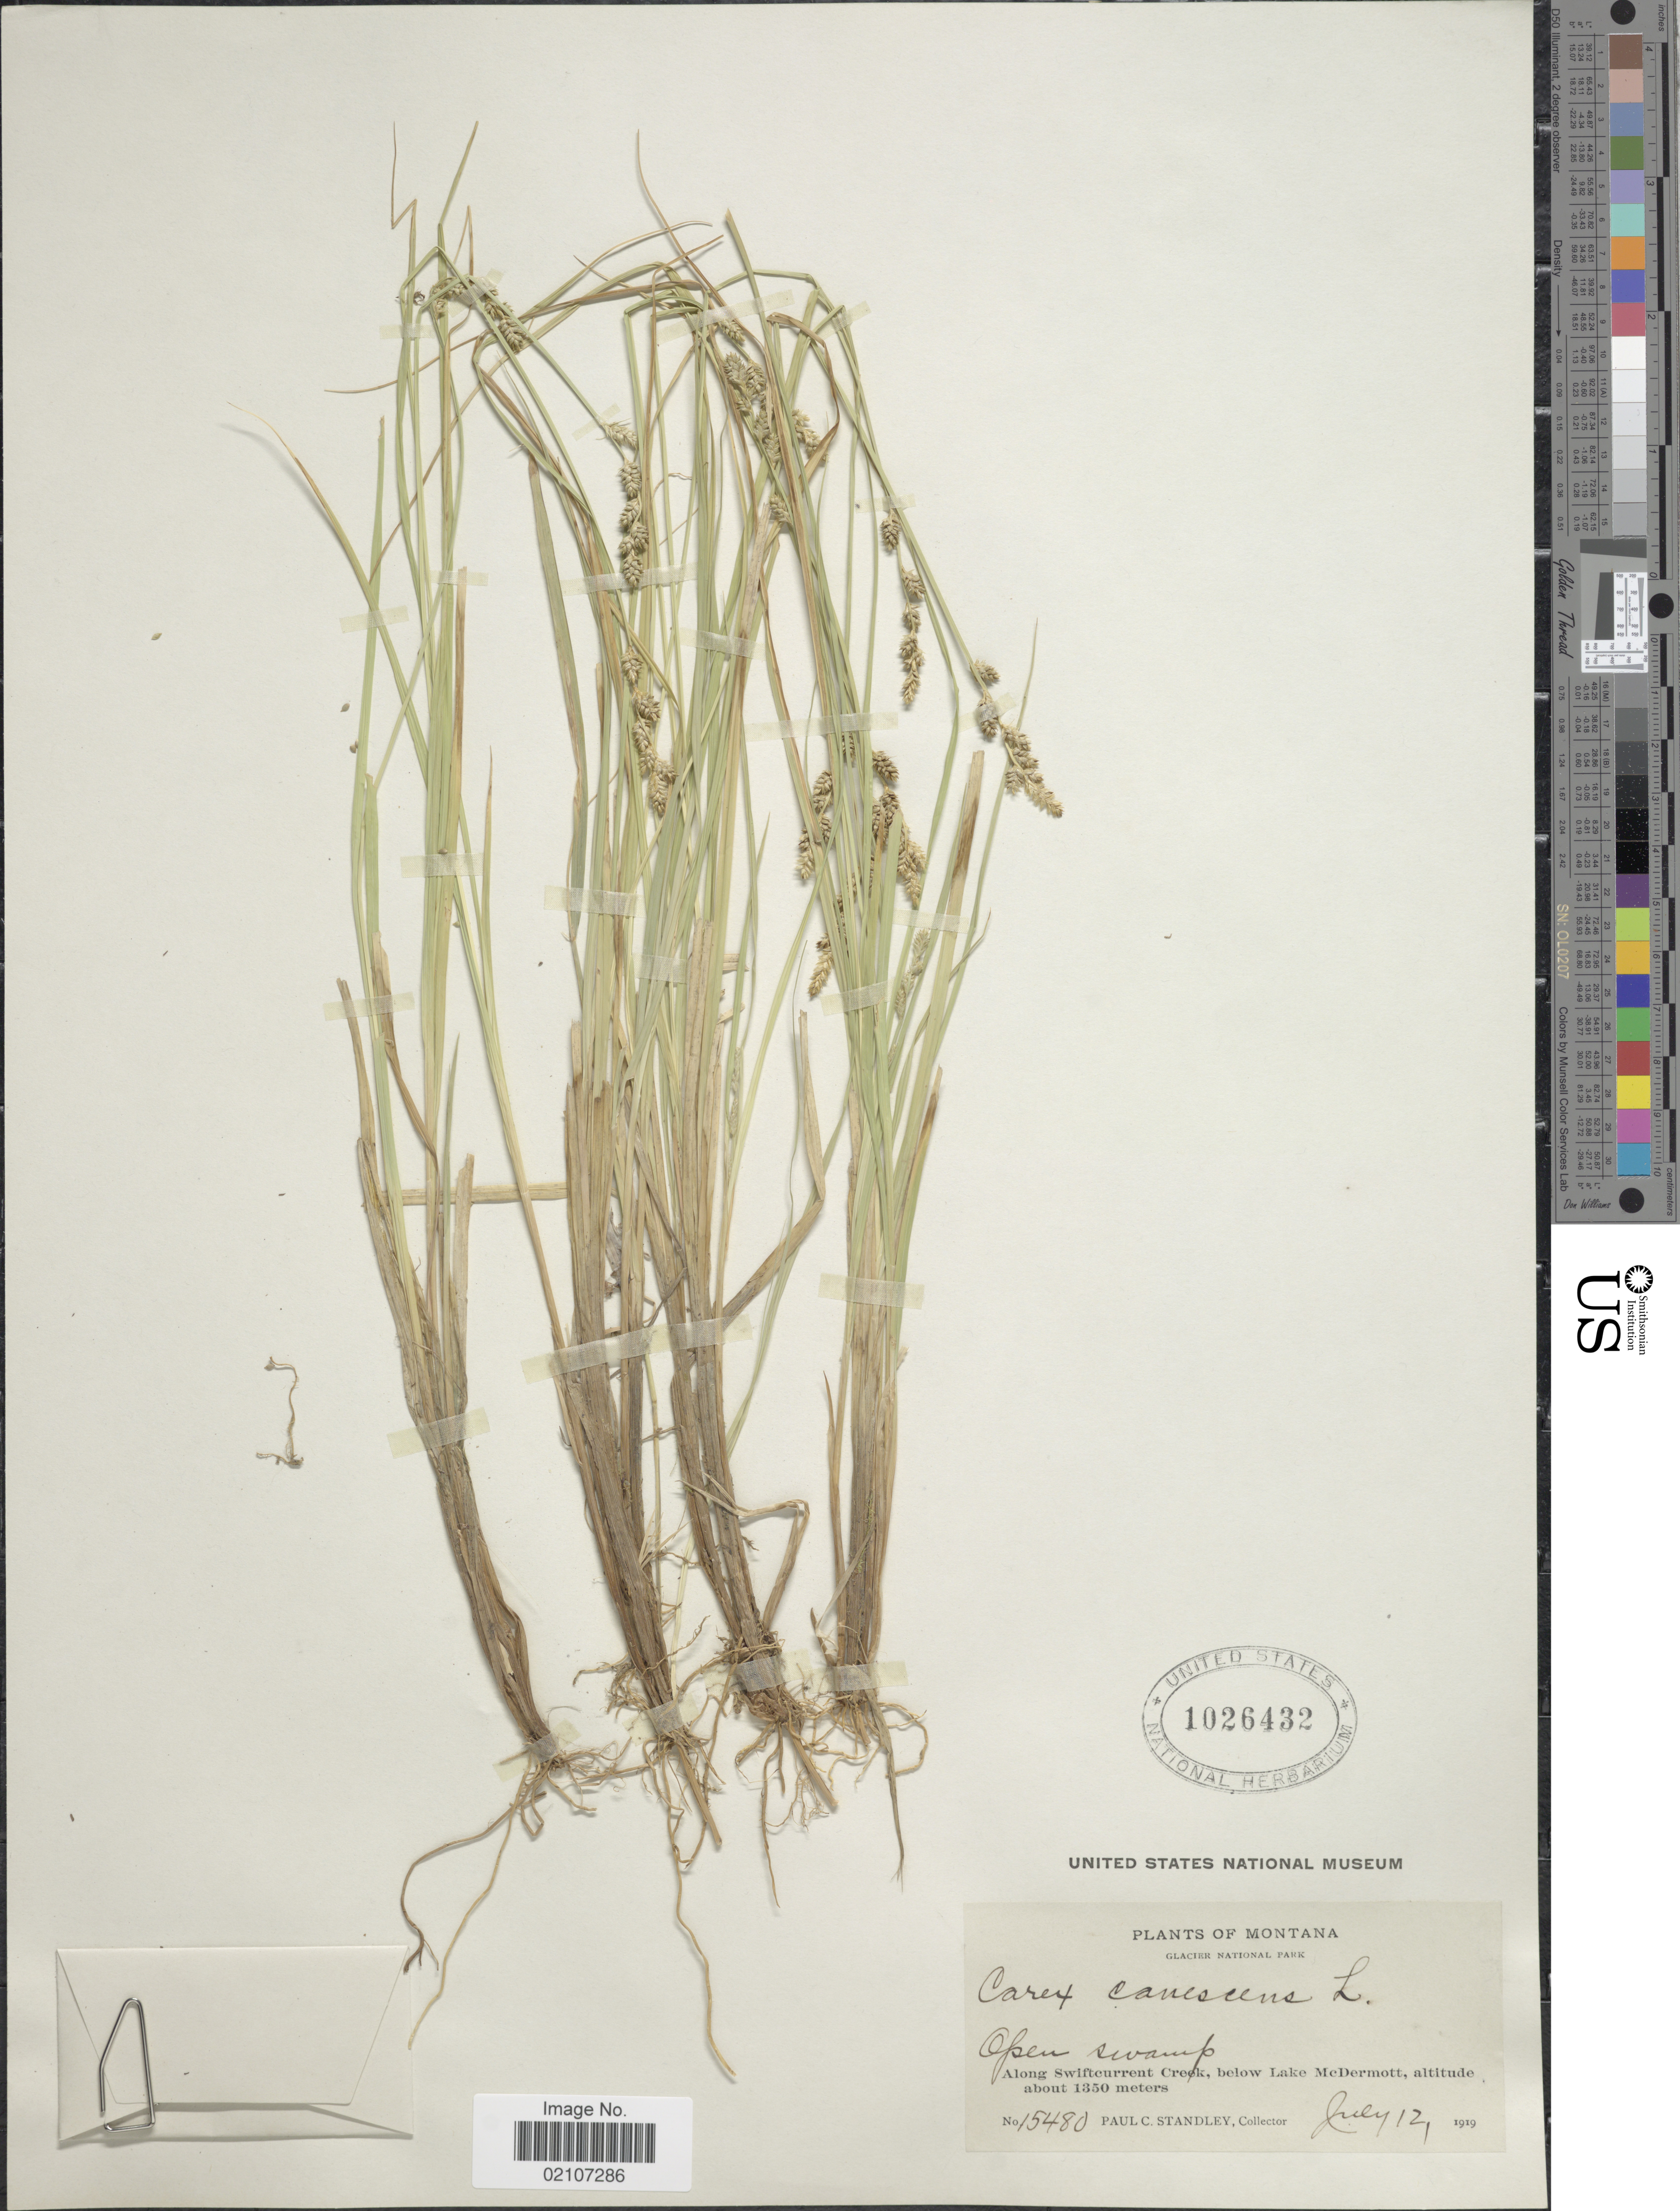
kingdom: Plantae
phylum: Tracheophyta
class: Liliopsida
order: Poales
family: Cyperaceae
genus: Carex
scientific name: Carex canescens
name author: L.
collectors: P. C. Standley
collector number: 15480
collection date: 1919-07-12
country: United States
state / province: Montana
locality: Glacier National Park. Open swamp. Along Swiftcurrent Creek, below Lake McDermott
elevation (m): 1350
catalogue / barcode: US 1026432